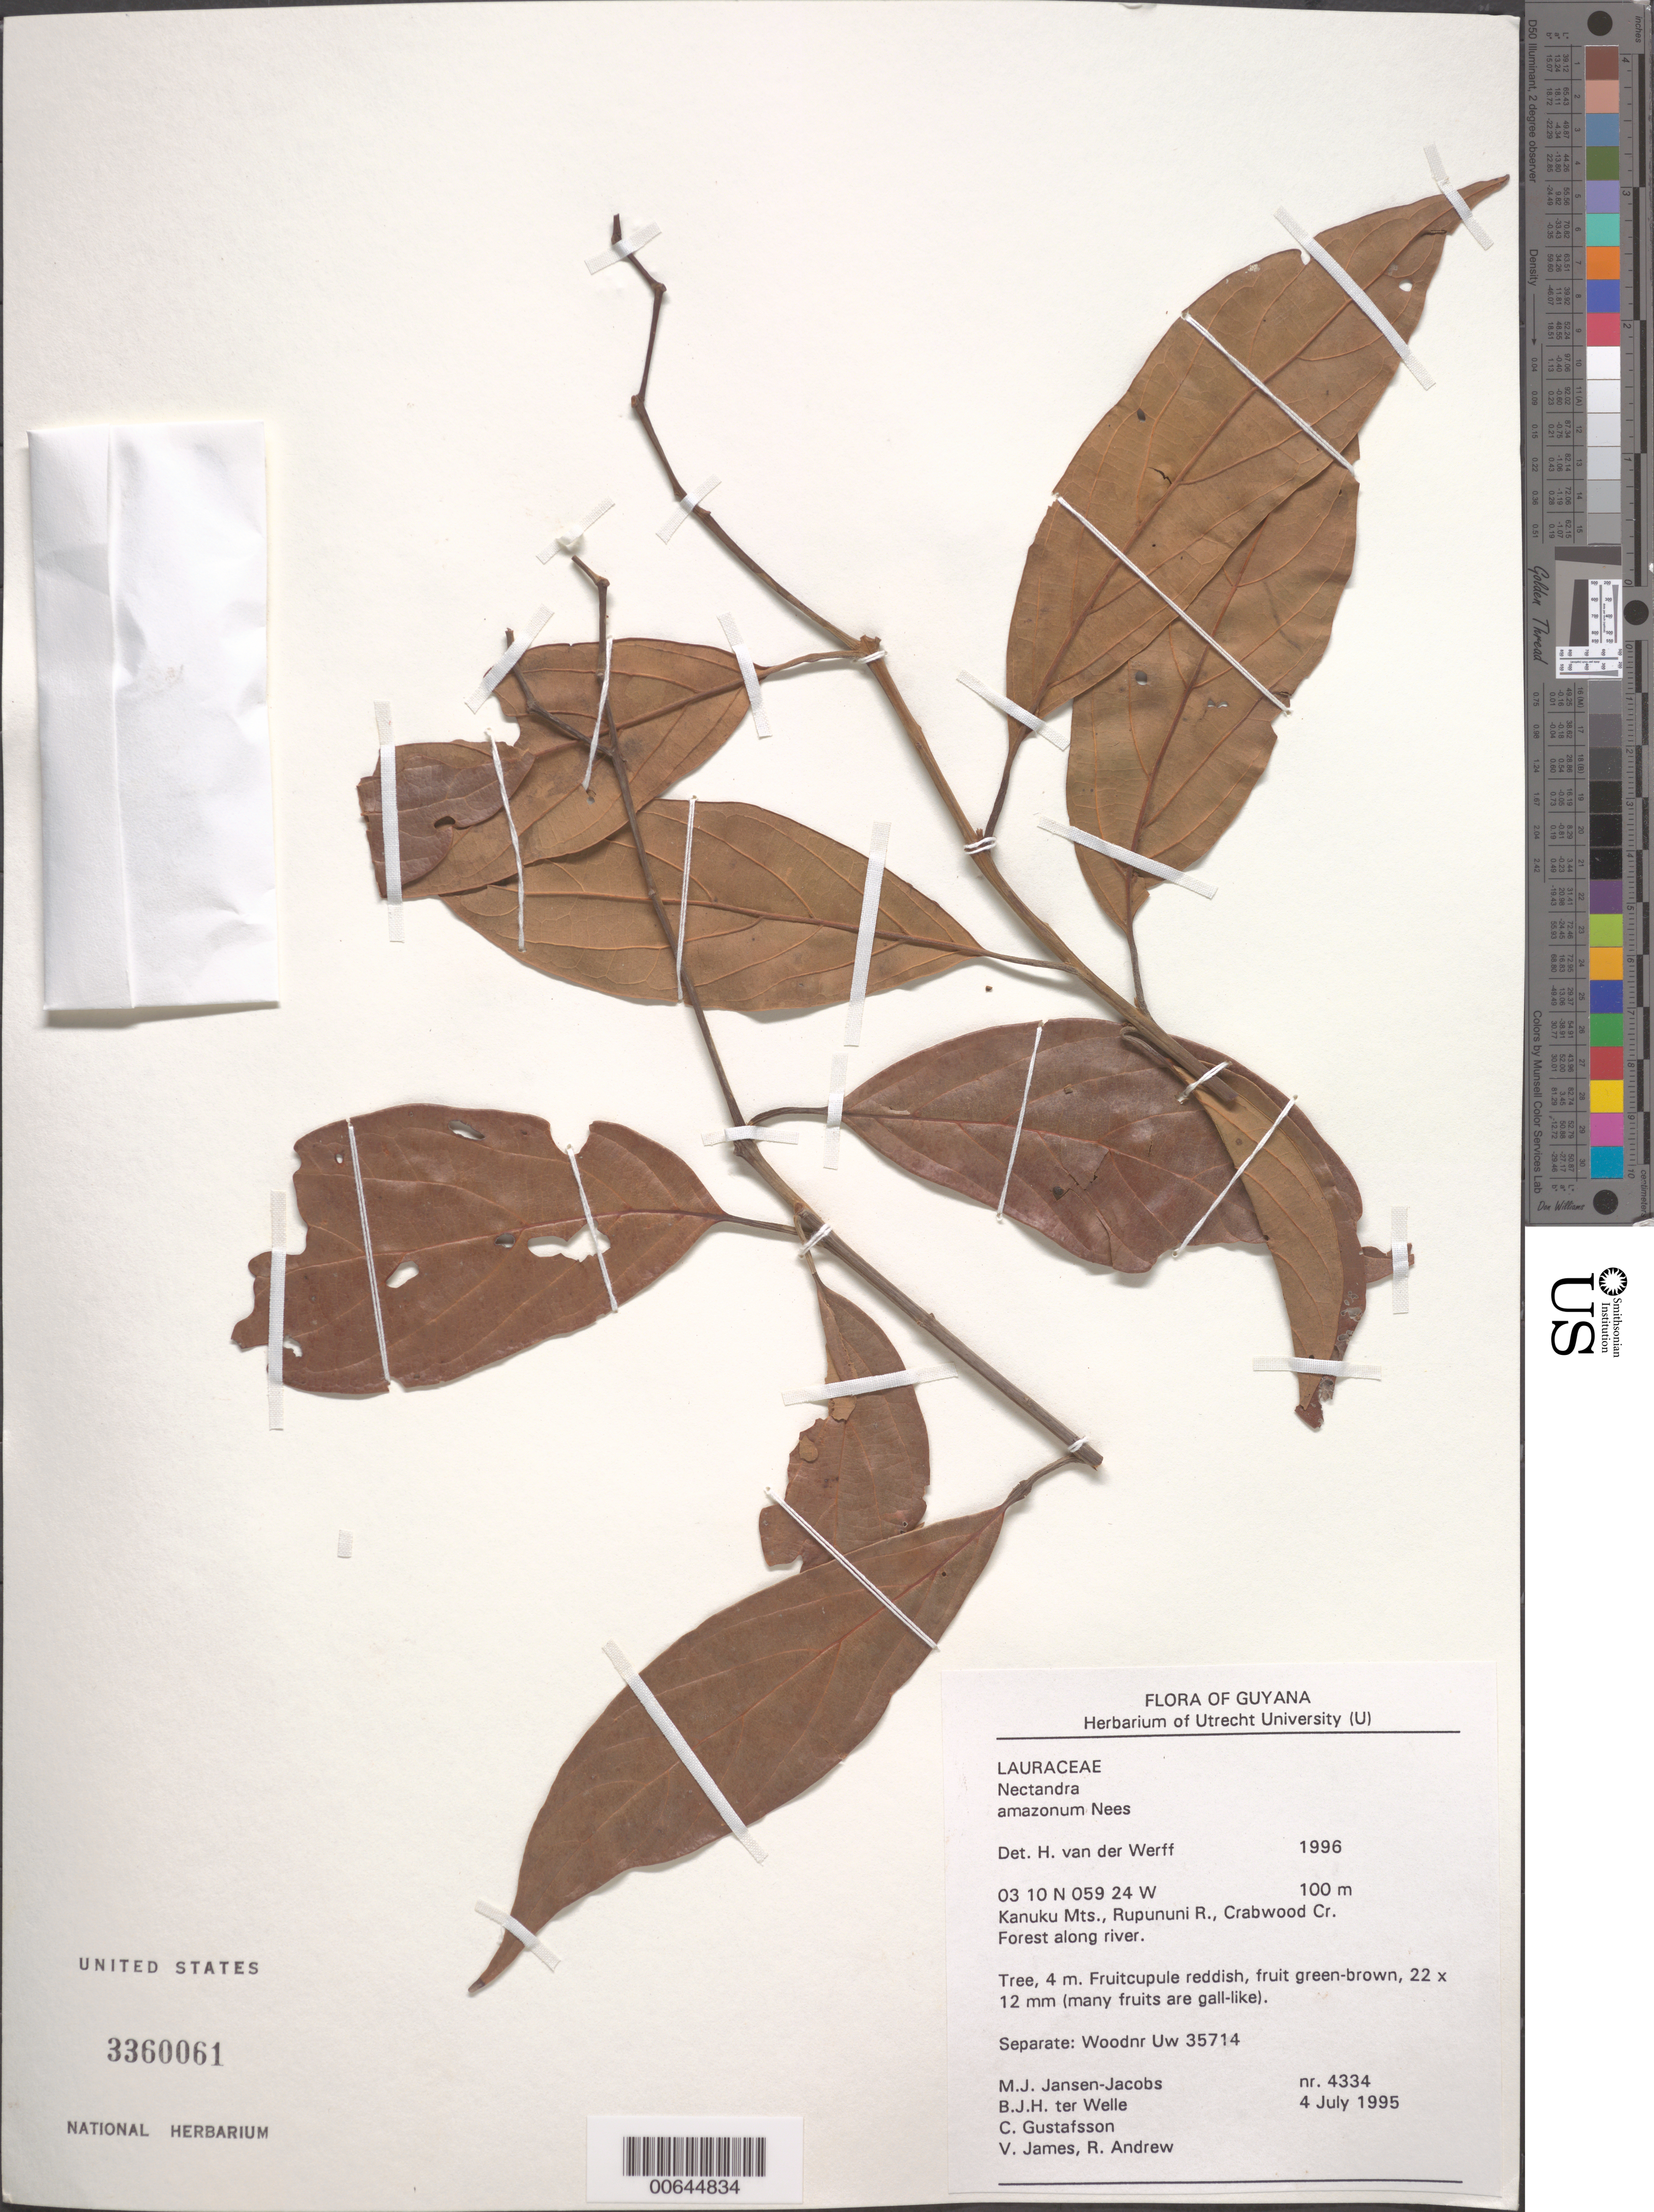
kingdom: Plantae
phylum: Tracheophyta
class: Magnoliopsida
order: Laurales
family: Lauraceae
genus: Nectandra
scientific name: Nectandra amazonum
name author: Nees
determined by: van der Werff, H., (MO), Missouri Botanical Garden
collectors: M. J. Jansen-Jacobs, B. Welle, C. G. Gustafsson, V. James & R. Andrew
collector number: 4334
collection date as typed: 4-Jul-95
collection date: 1995-07-04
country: Guyana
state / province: U. Takutu-U. Essequibo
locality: Crabwood Creek, Rupununi River, Kanuku Mts.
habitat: Forest along river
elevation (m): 100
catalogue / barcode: US 3360061